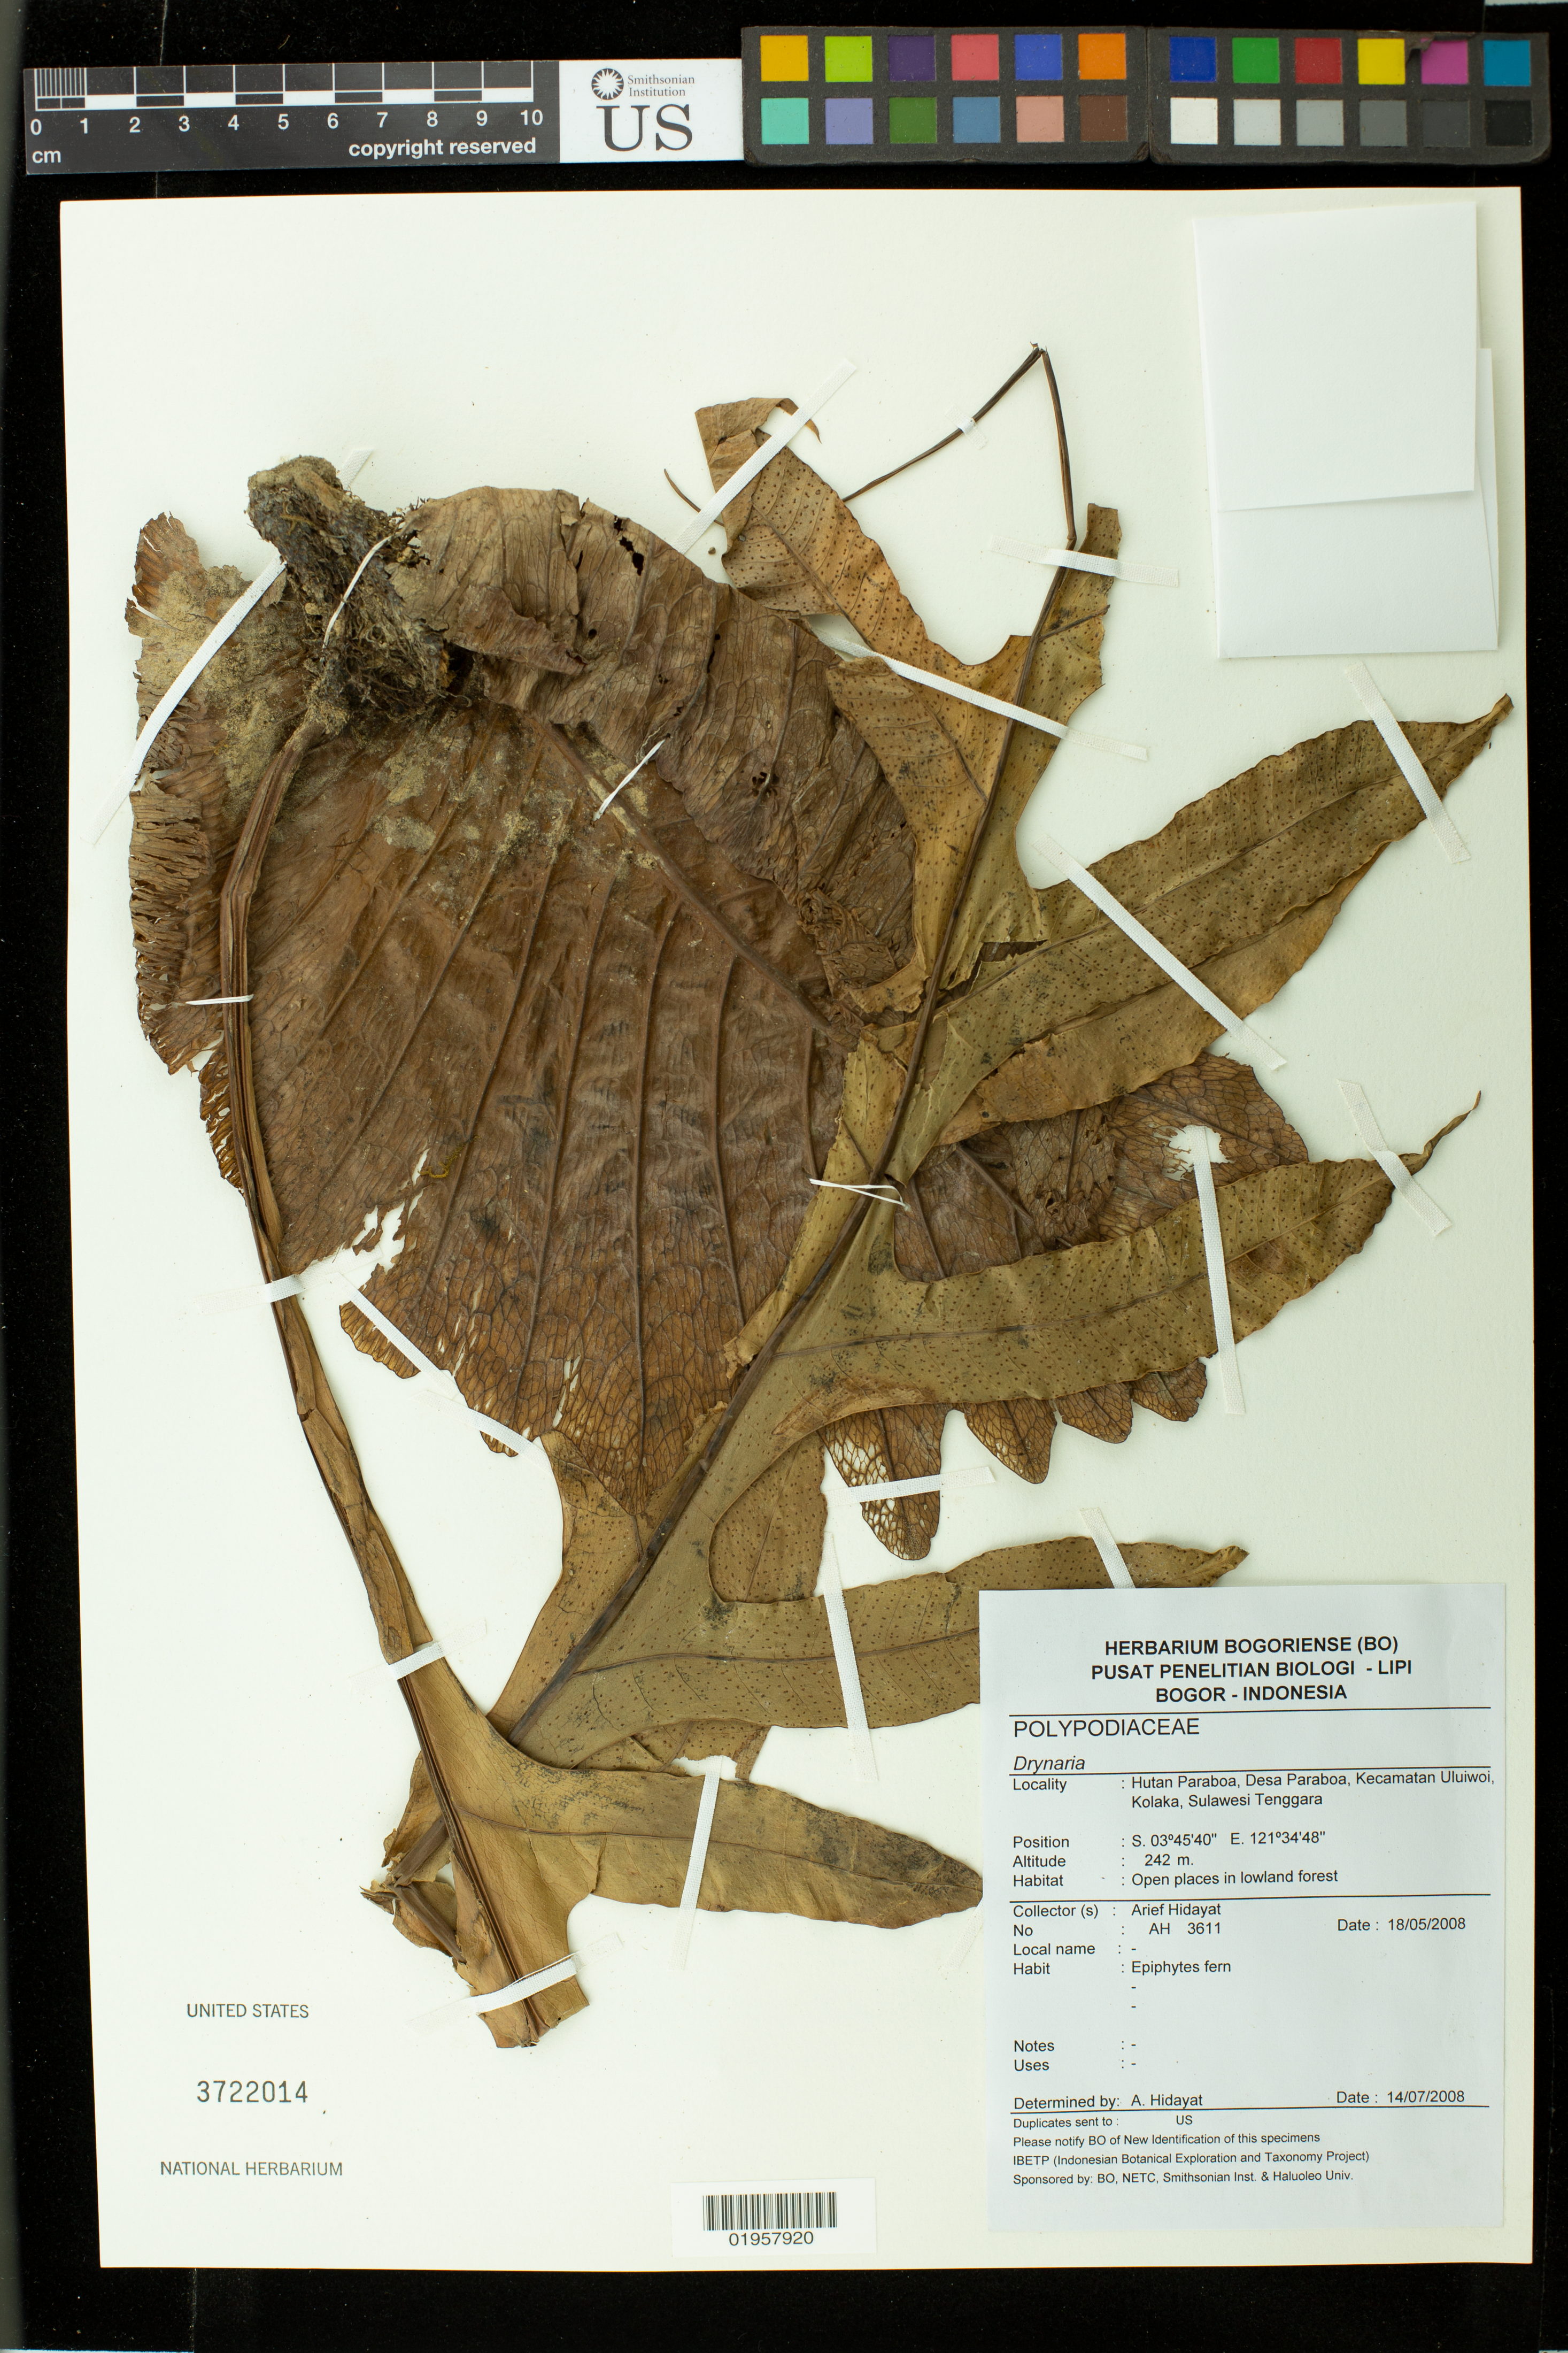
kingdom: Plantae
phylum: Tracheophyta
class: Polypodiopsida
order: Polypodiales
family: Polypodiaceae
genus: Drynaria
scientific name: Drynaria sp.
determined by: Hidayat, Arief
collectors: A. Hidayat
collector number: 3611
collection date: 2008-05-18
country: Indonesia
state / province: Sulawesi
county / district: Sulawesi Tenggara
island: Sulawesi Island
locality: Sulawesi Tenggara [South-East Sulawesi]. Hutan Paraboa, Desa Paraboa, Kecamatan Uluiwoi, Kolaka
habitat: Open places in lowland forest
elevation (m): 242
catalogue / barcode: US 3722014